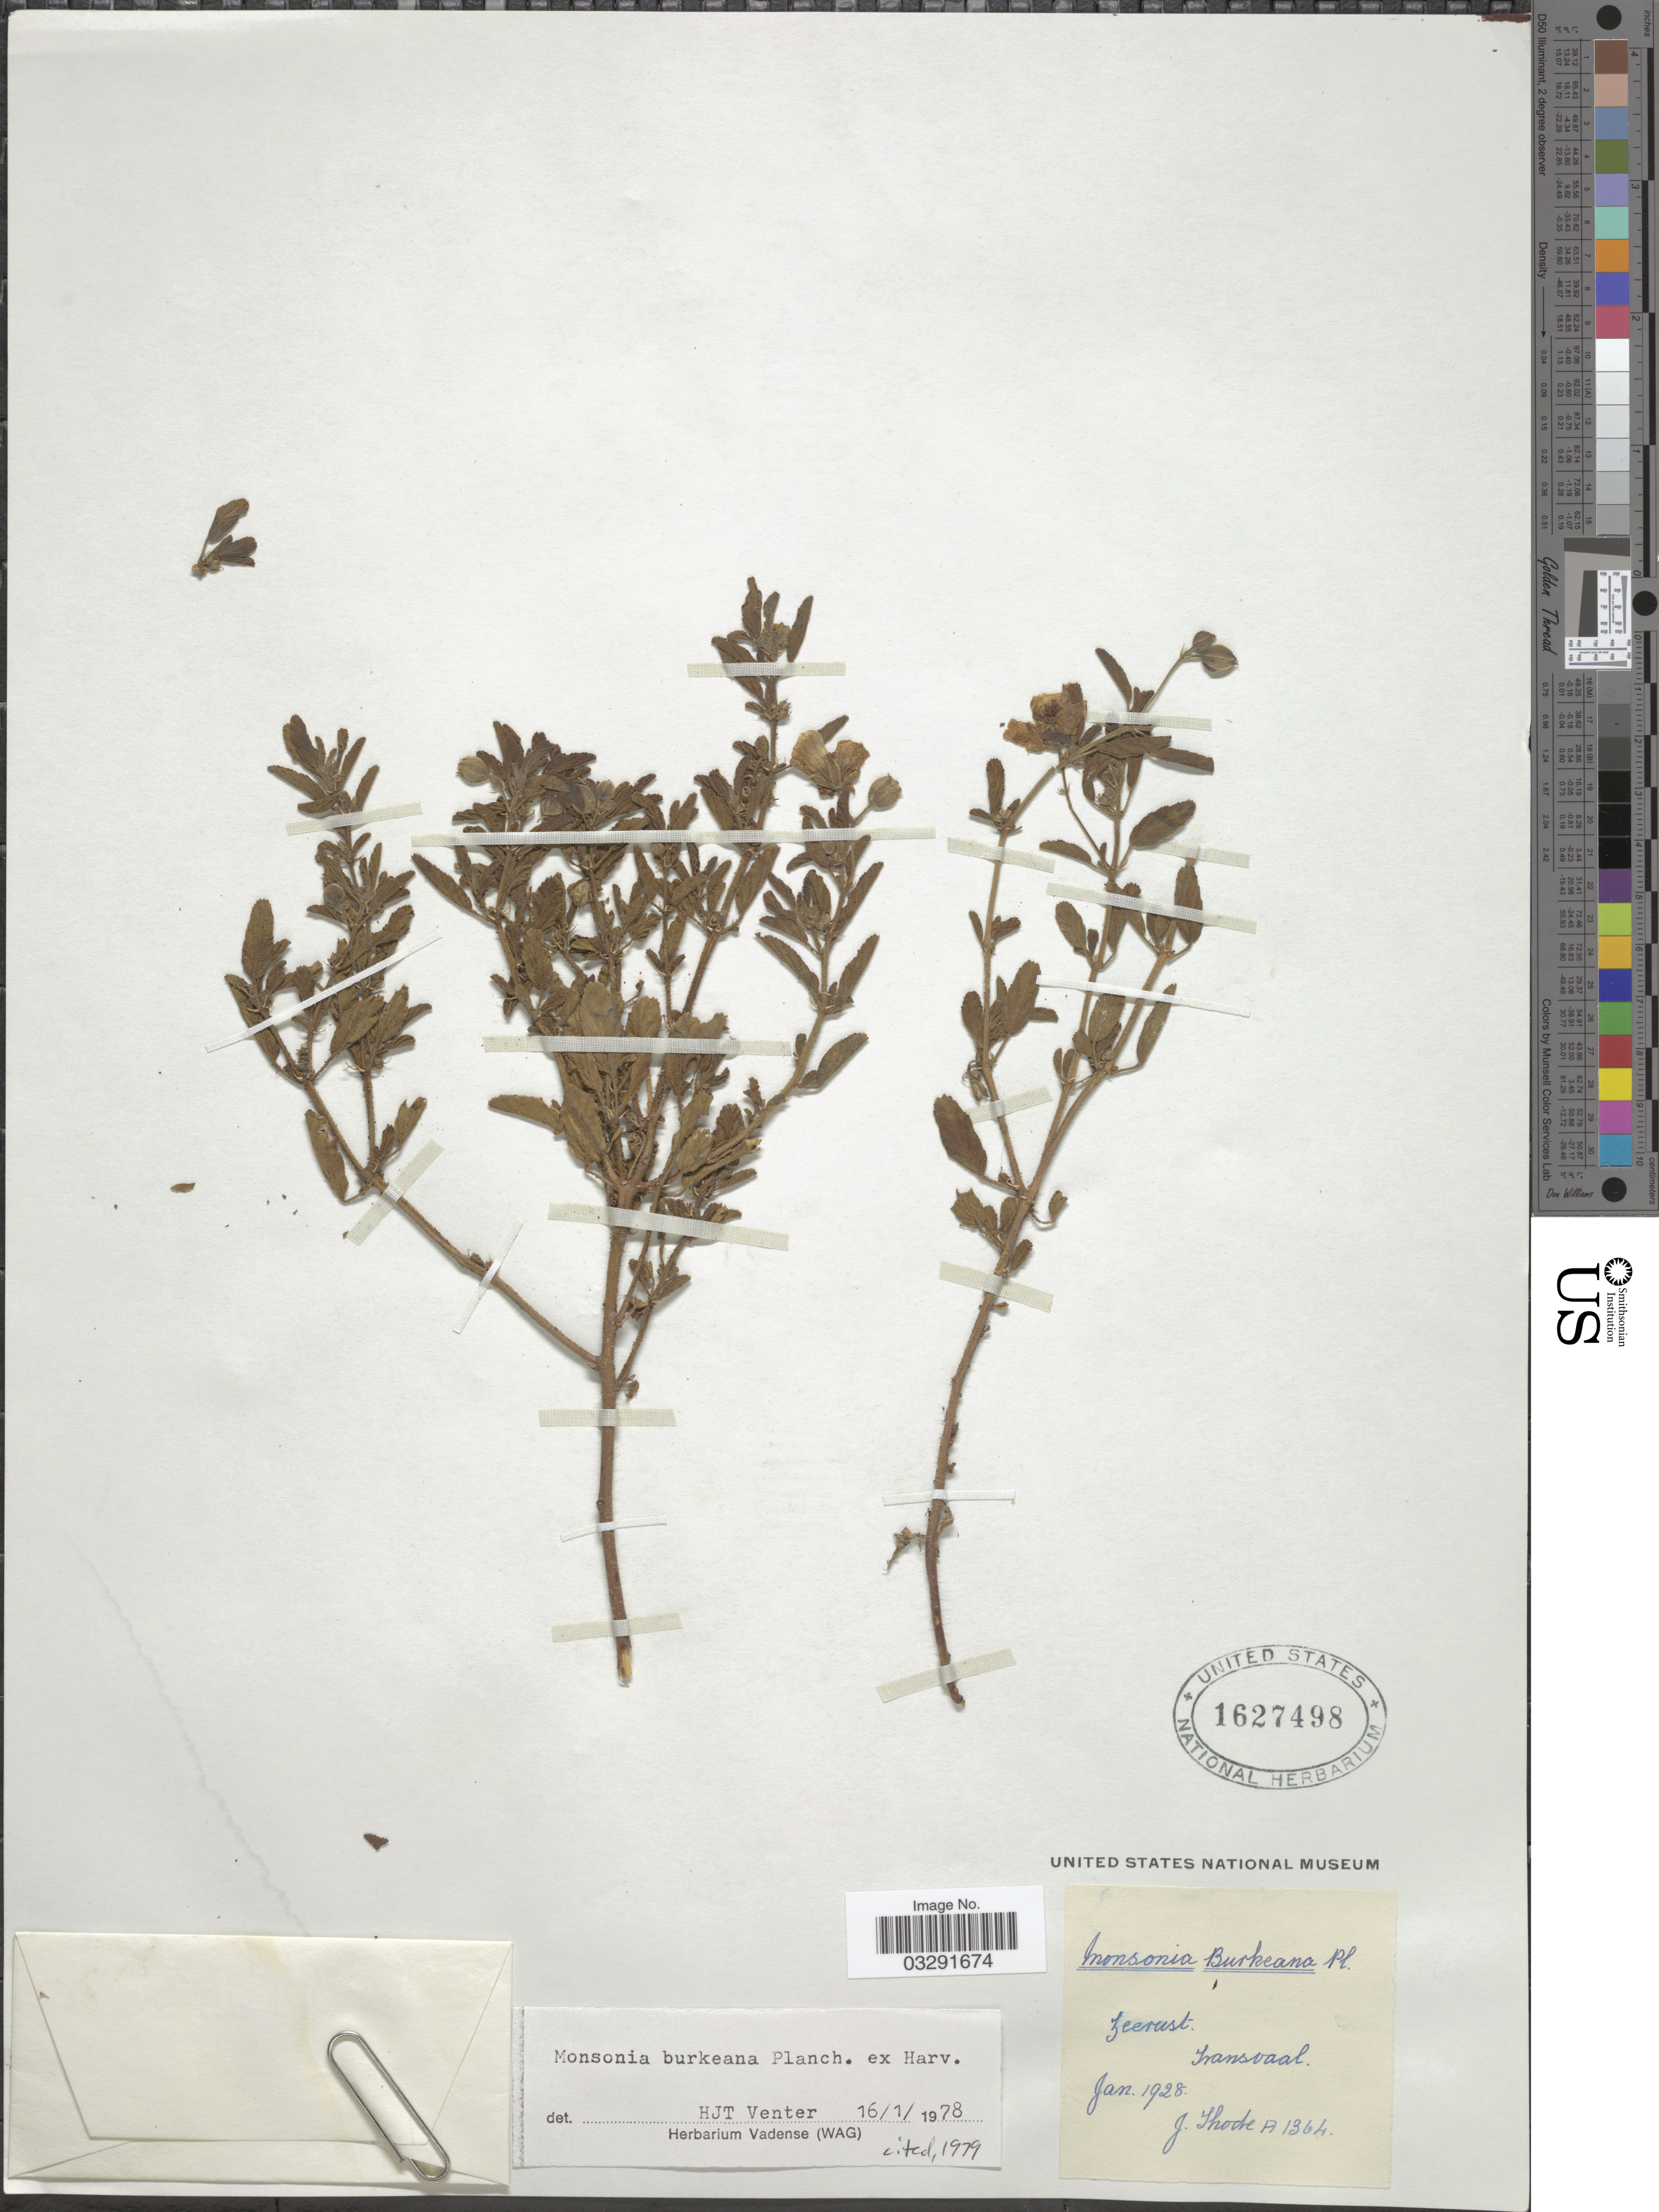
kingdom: Plantae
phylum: Tracheophyta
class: Magnoliopsida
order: Geraniales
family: Geraniaceae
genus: Monsonia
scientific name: Monsonia burkeana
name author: Planch. ex Harv.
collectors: J. Thode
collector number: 1364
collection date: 1928-01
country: South Africa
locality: Zeerust. Transvaal.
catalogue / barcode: US 1627498